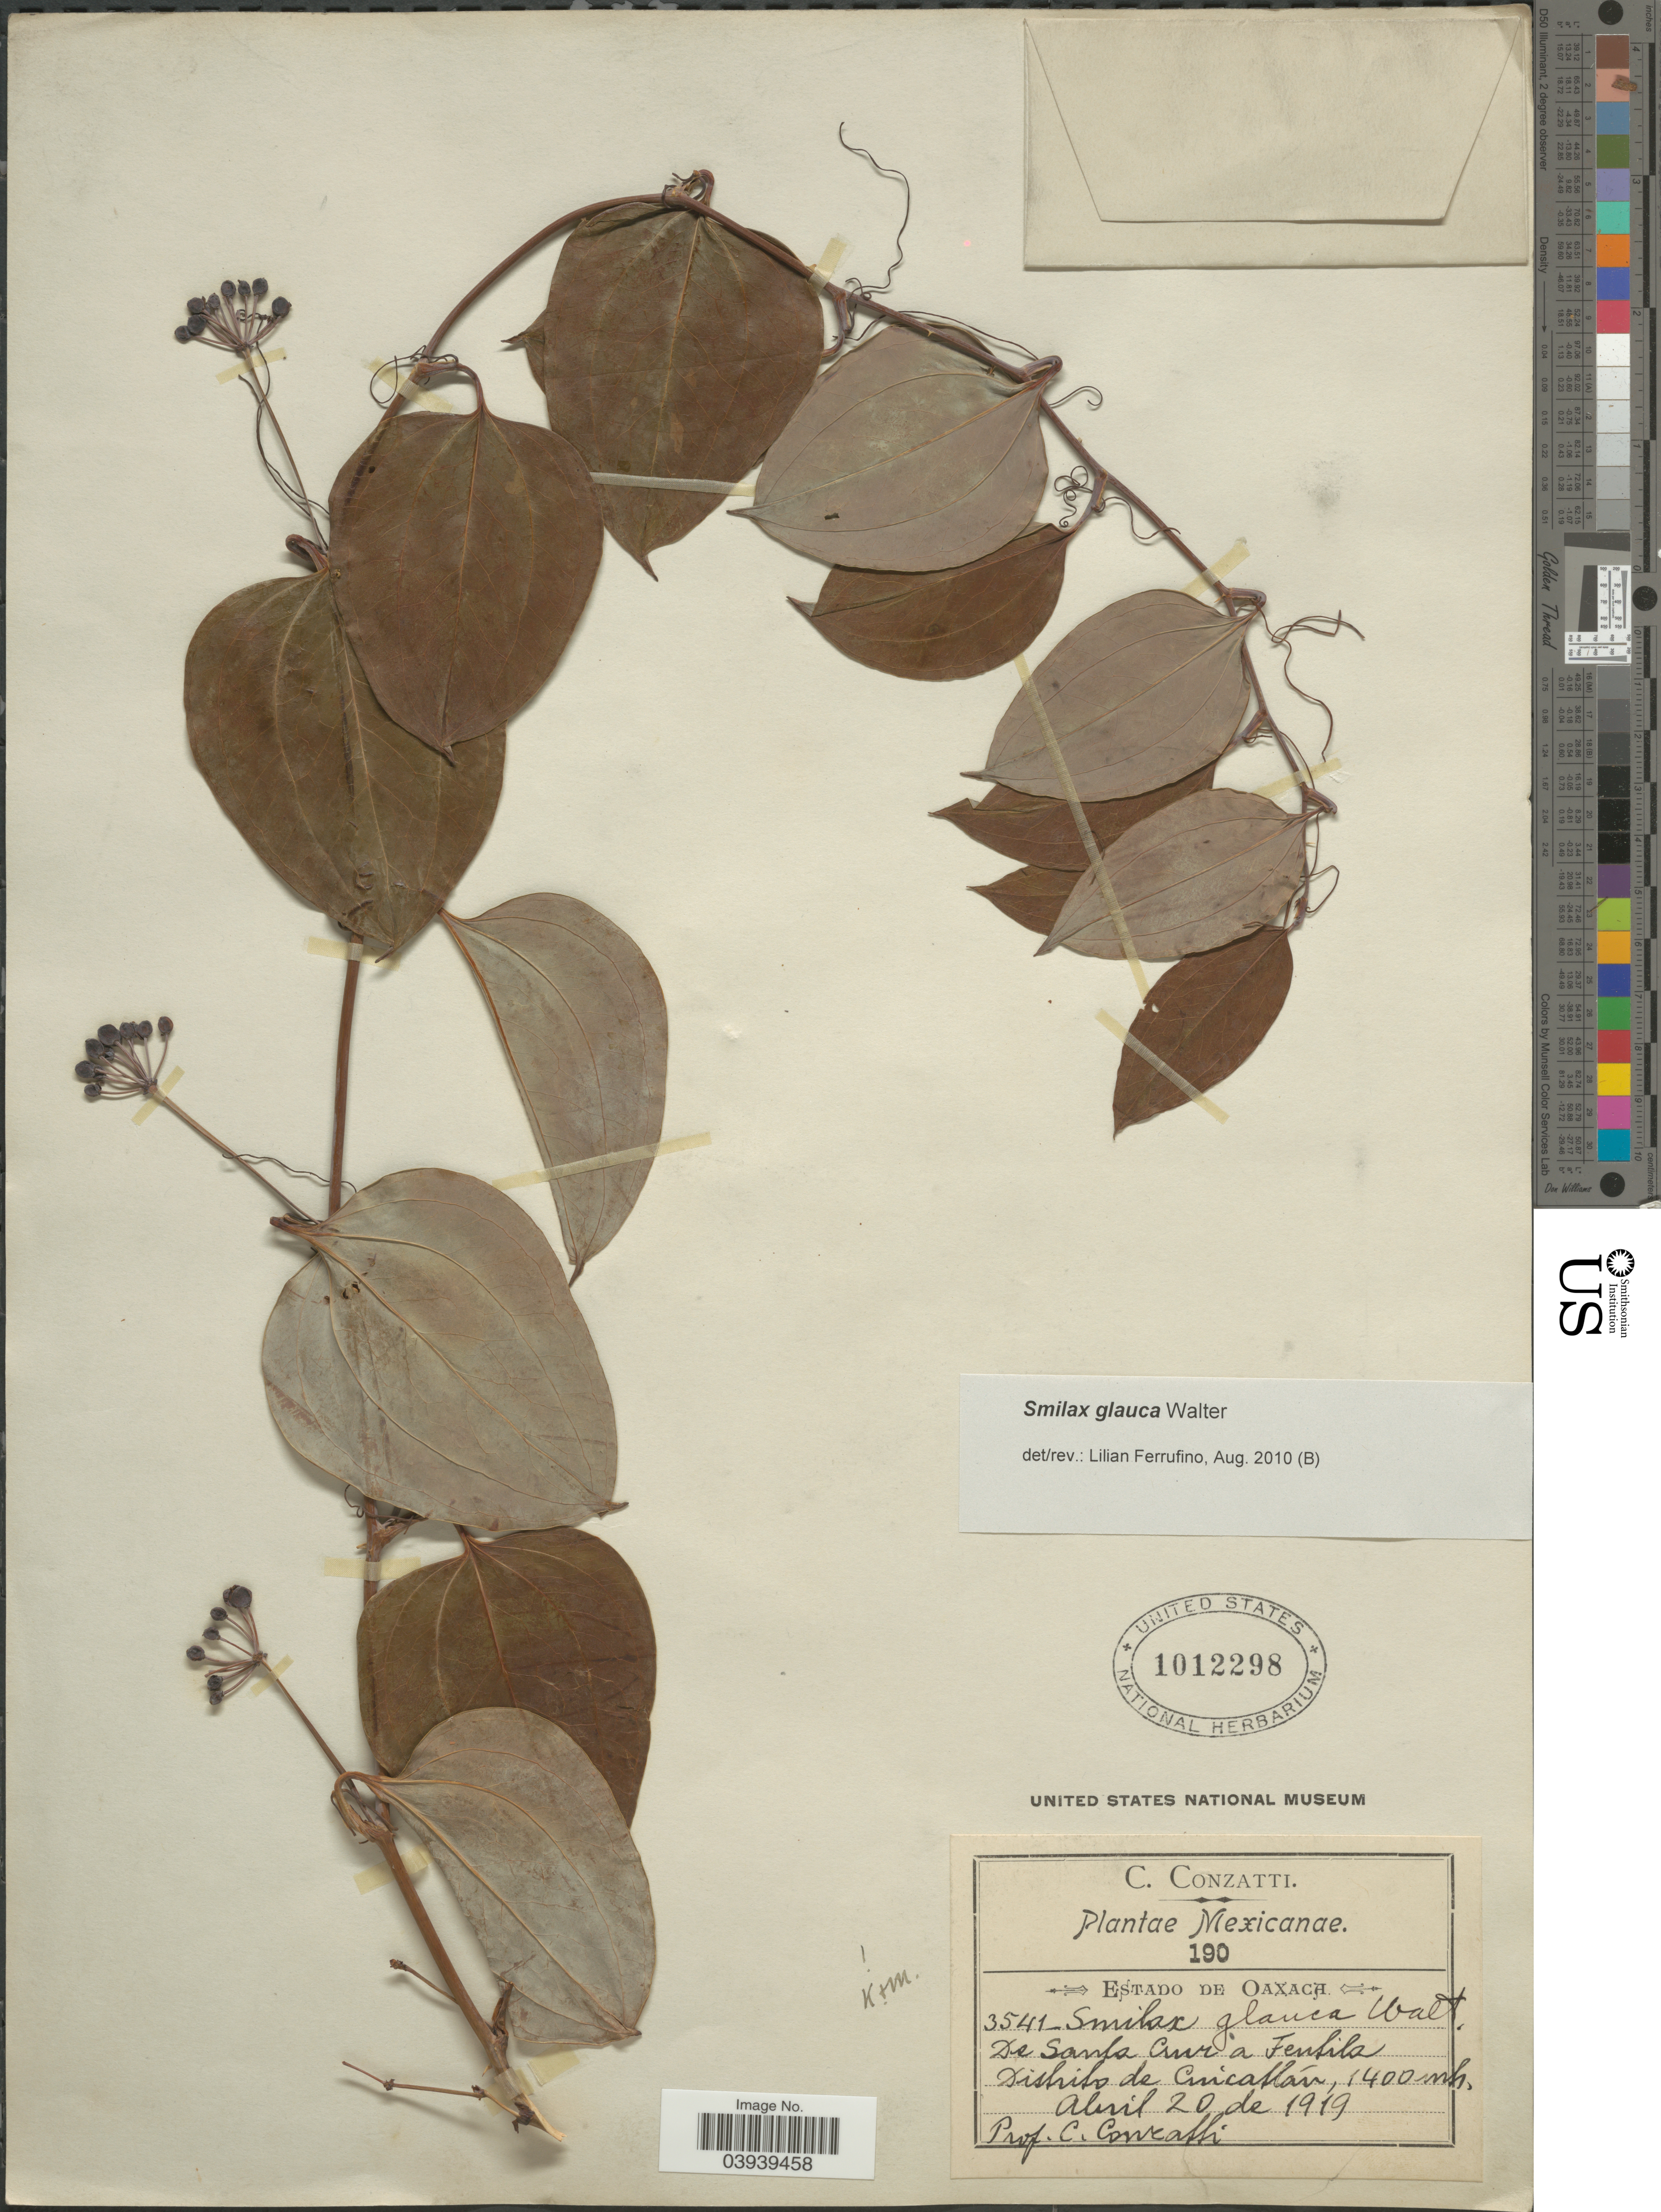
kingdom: Plantae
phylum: Tracheophyta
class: Liliopsida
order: Liliales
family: Smilacaceae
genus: Smilax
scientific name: Smilax glauca var. discolor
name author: (Schltdl.) C.V. Morton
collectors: C. Conzatti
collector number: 3541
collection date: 1919-04-20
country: Mexico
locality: Mexicanae. De Santa Cruz a Fensila Distrito de Cuicatlán.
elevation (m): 1400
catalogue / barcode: US 1012298